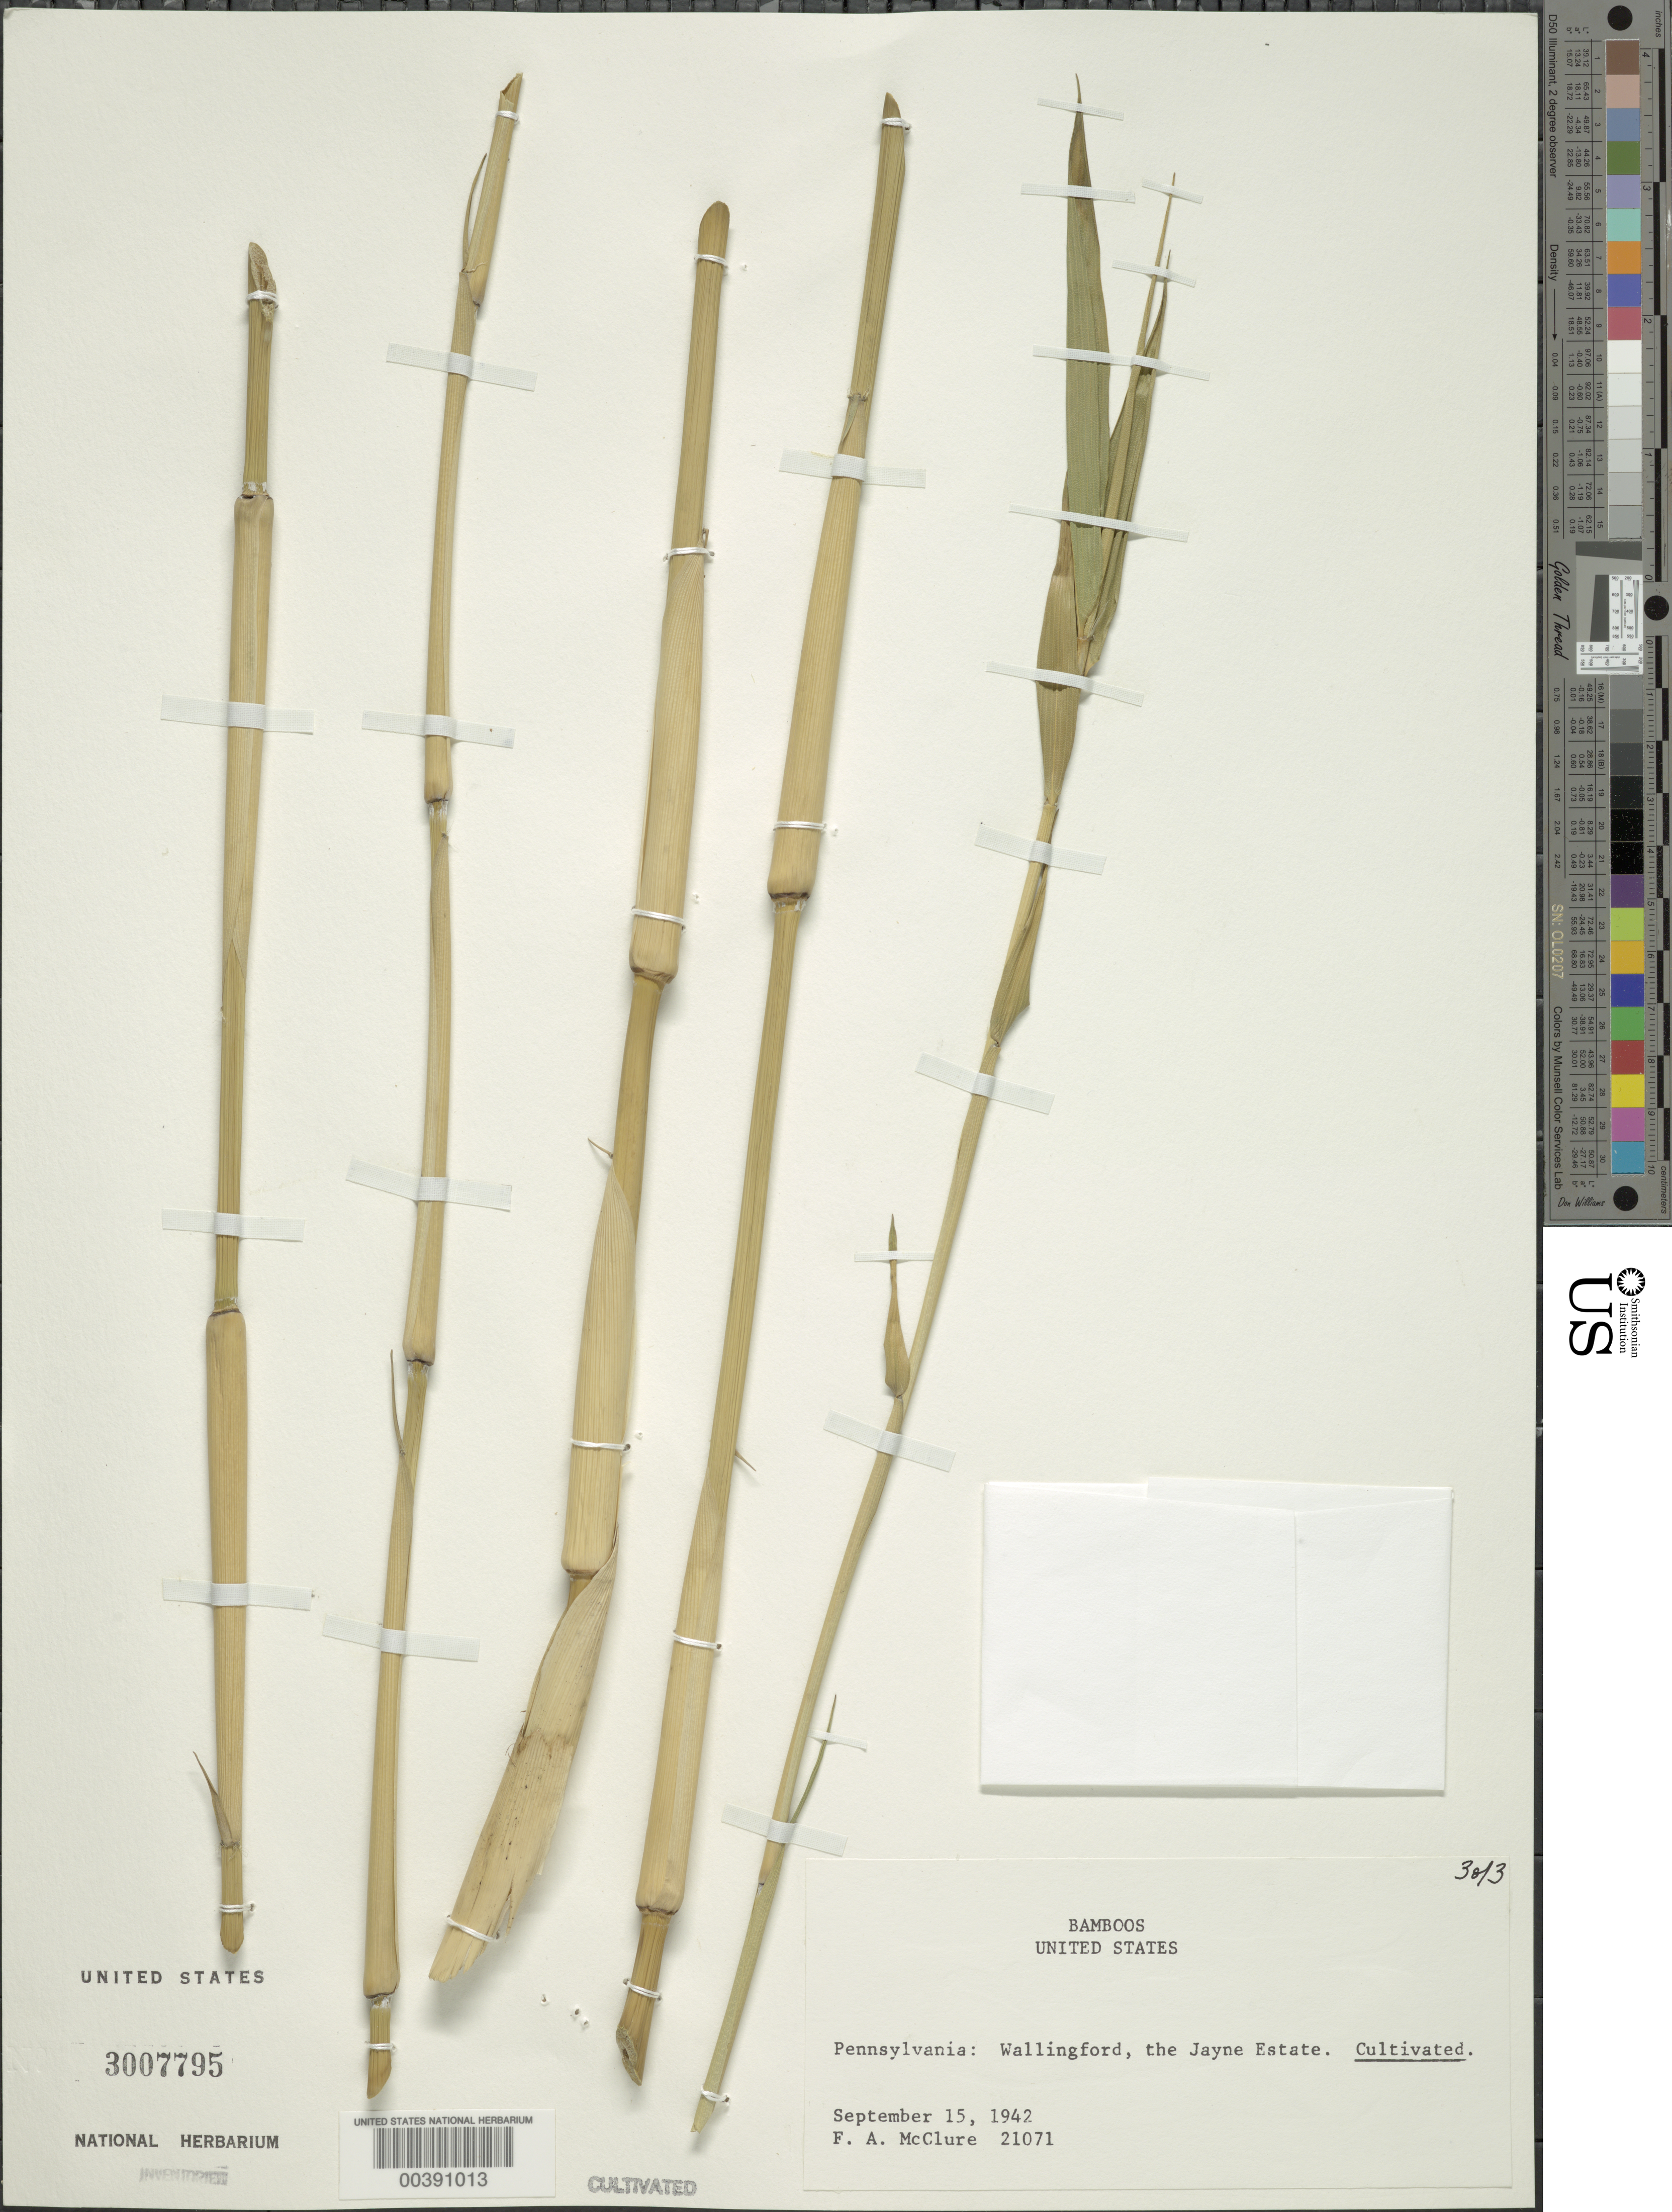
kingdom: Plantae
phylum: Tracheophyta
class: Liliopsida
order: Poales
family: Poaceae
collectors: F. A. McClure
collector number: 21071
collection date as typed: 15 Sep 1942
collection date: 1942-09-15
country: United States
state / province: Pennsylvania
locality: Wallingford, jayne estate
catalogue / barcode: US 3007795